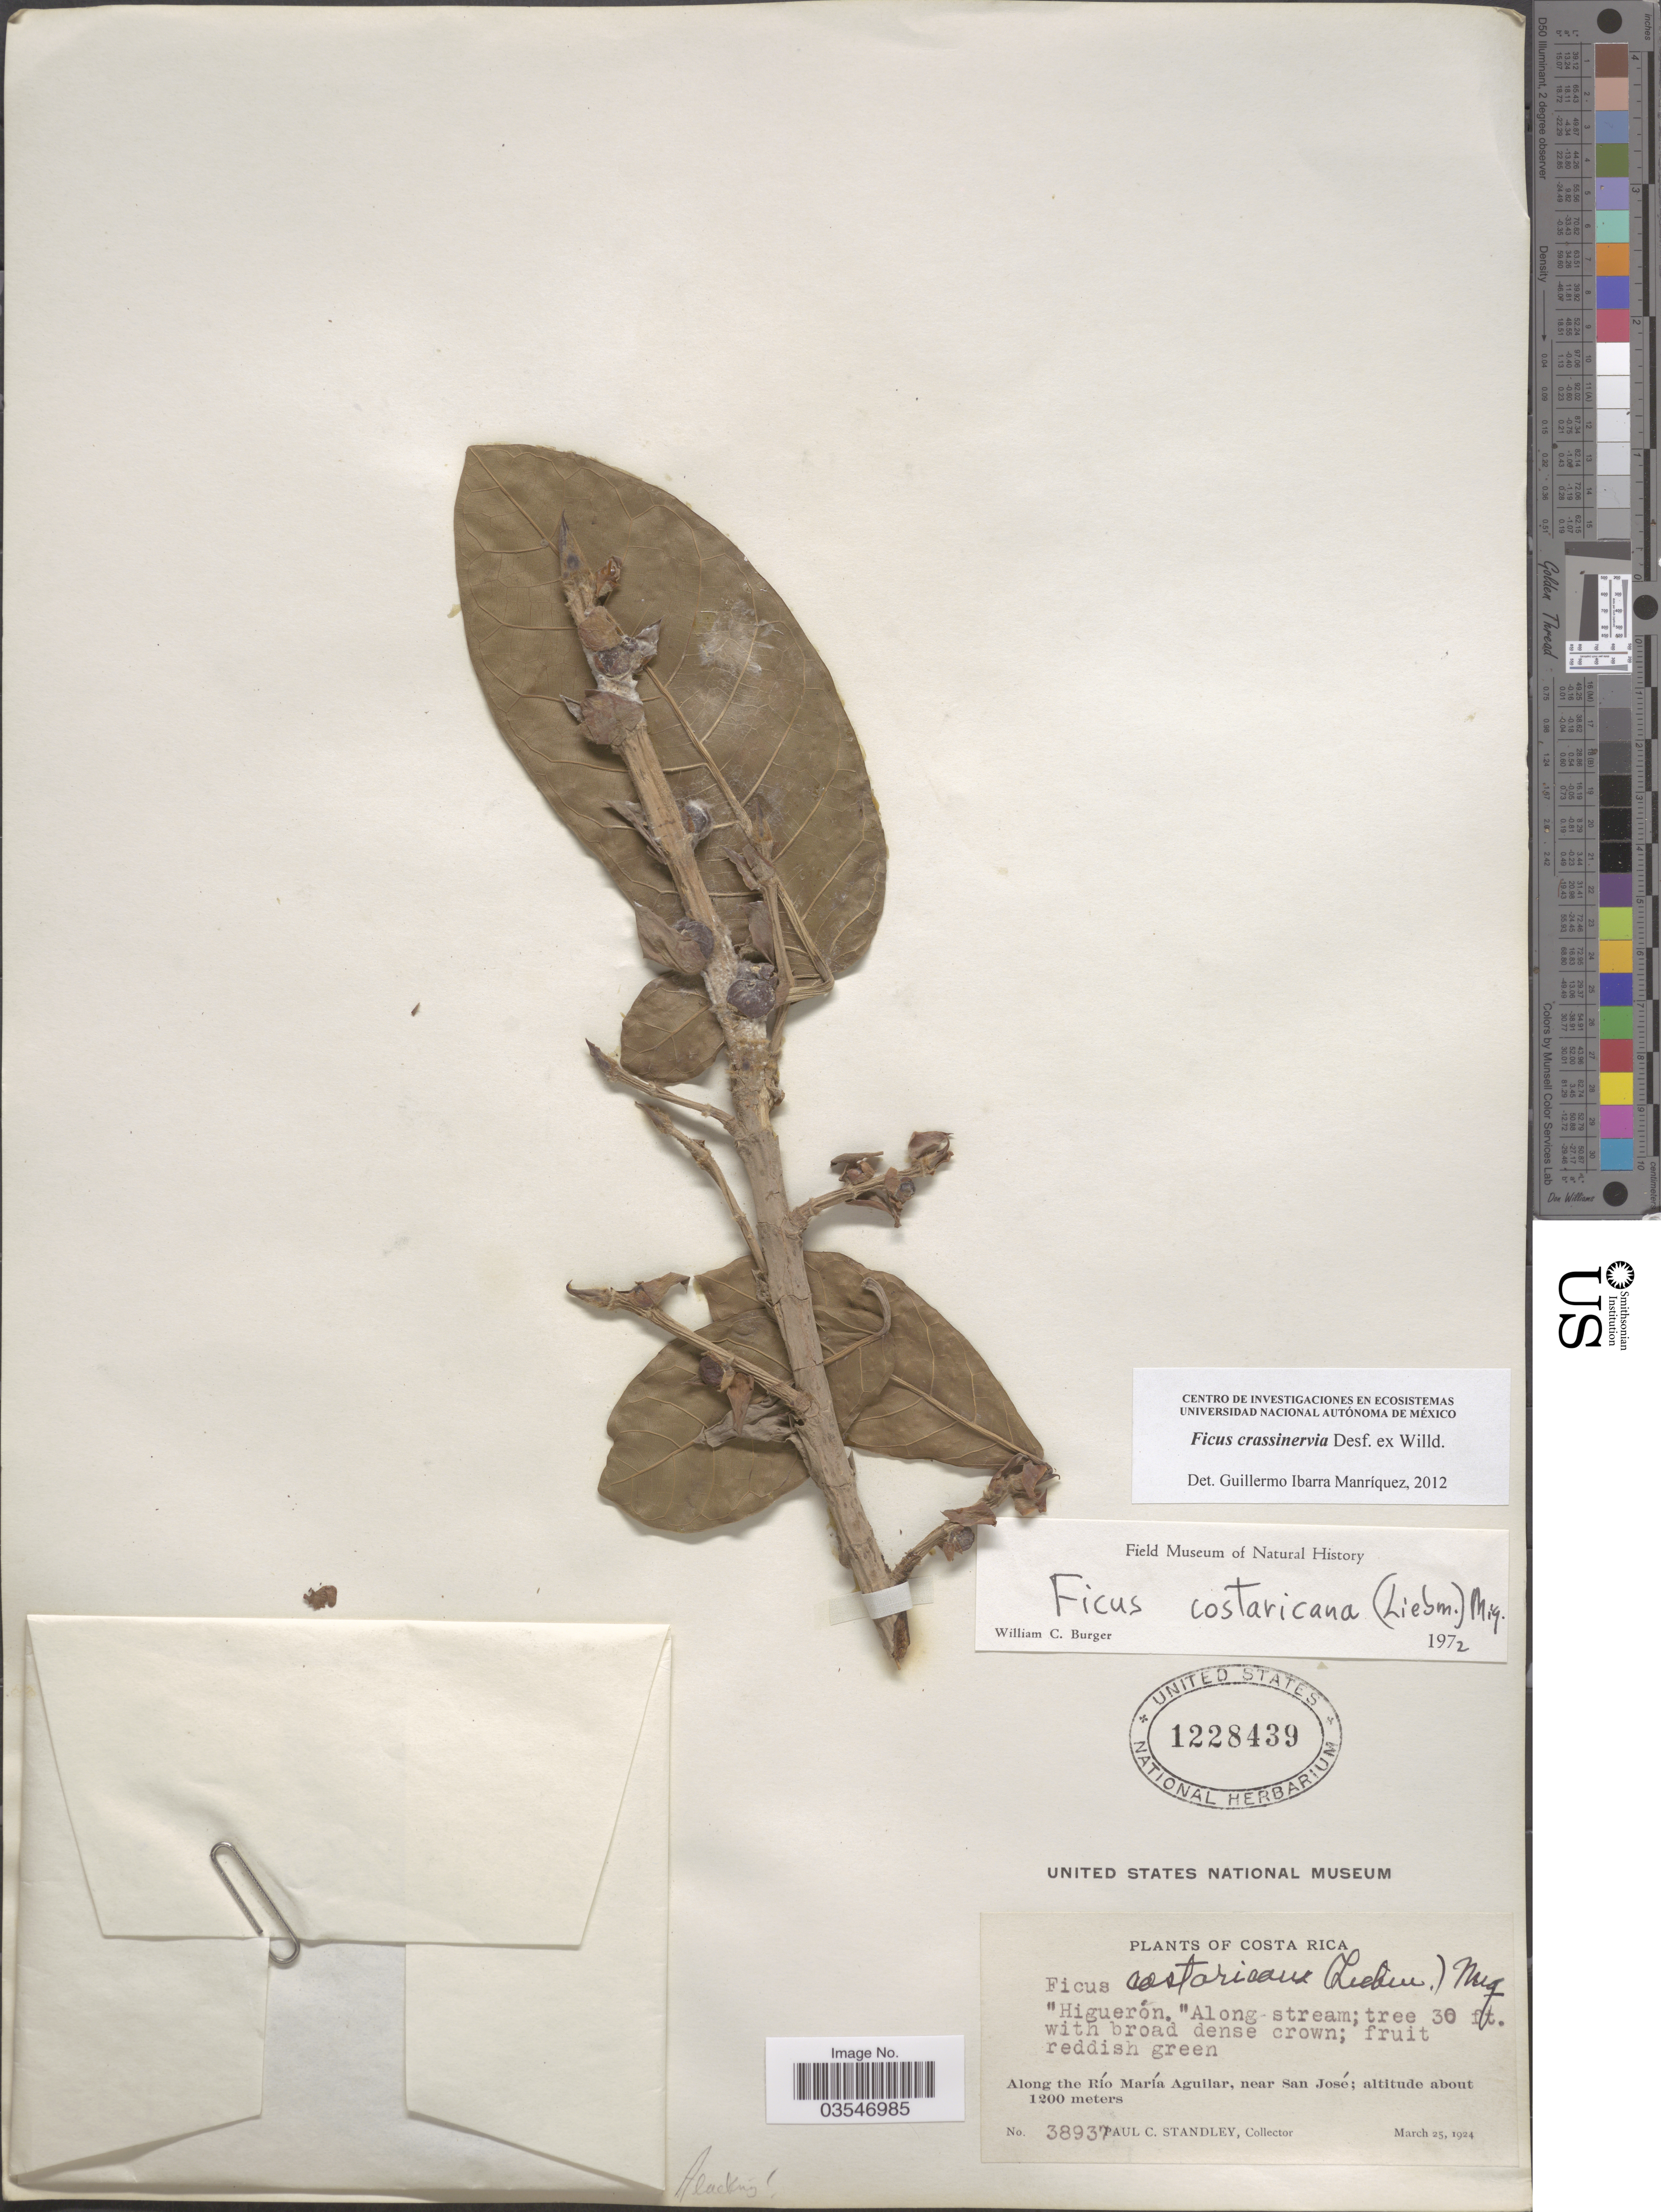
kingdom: Plantae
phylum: Tracheophyta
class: Magnoliopsida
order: Rosales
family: Moraceae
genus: Ficus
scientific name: Ficus crassinervia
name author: Desf. ex Willd.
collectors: P. C. Standley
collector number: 38937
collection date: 1924-03-25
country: Costa Rica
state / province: San José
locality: Along the Río María Aguillar, near San José.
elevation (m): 1200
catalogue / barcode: US 1228439